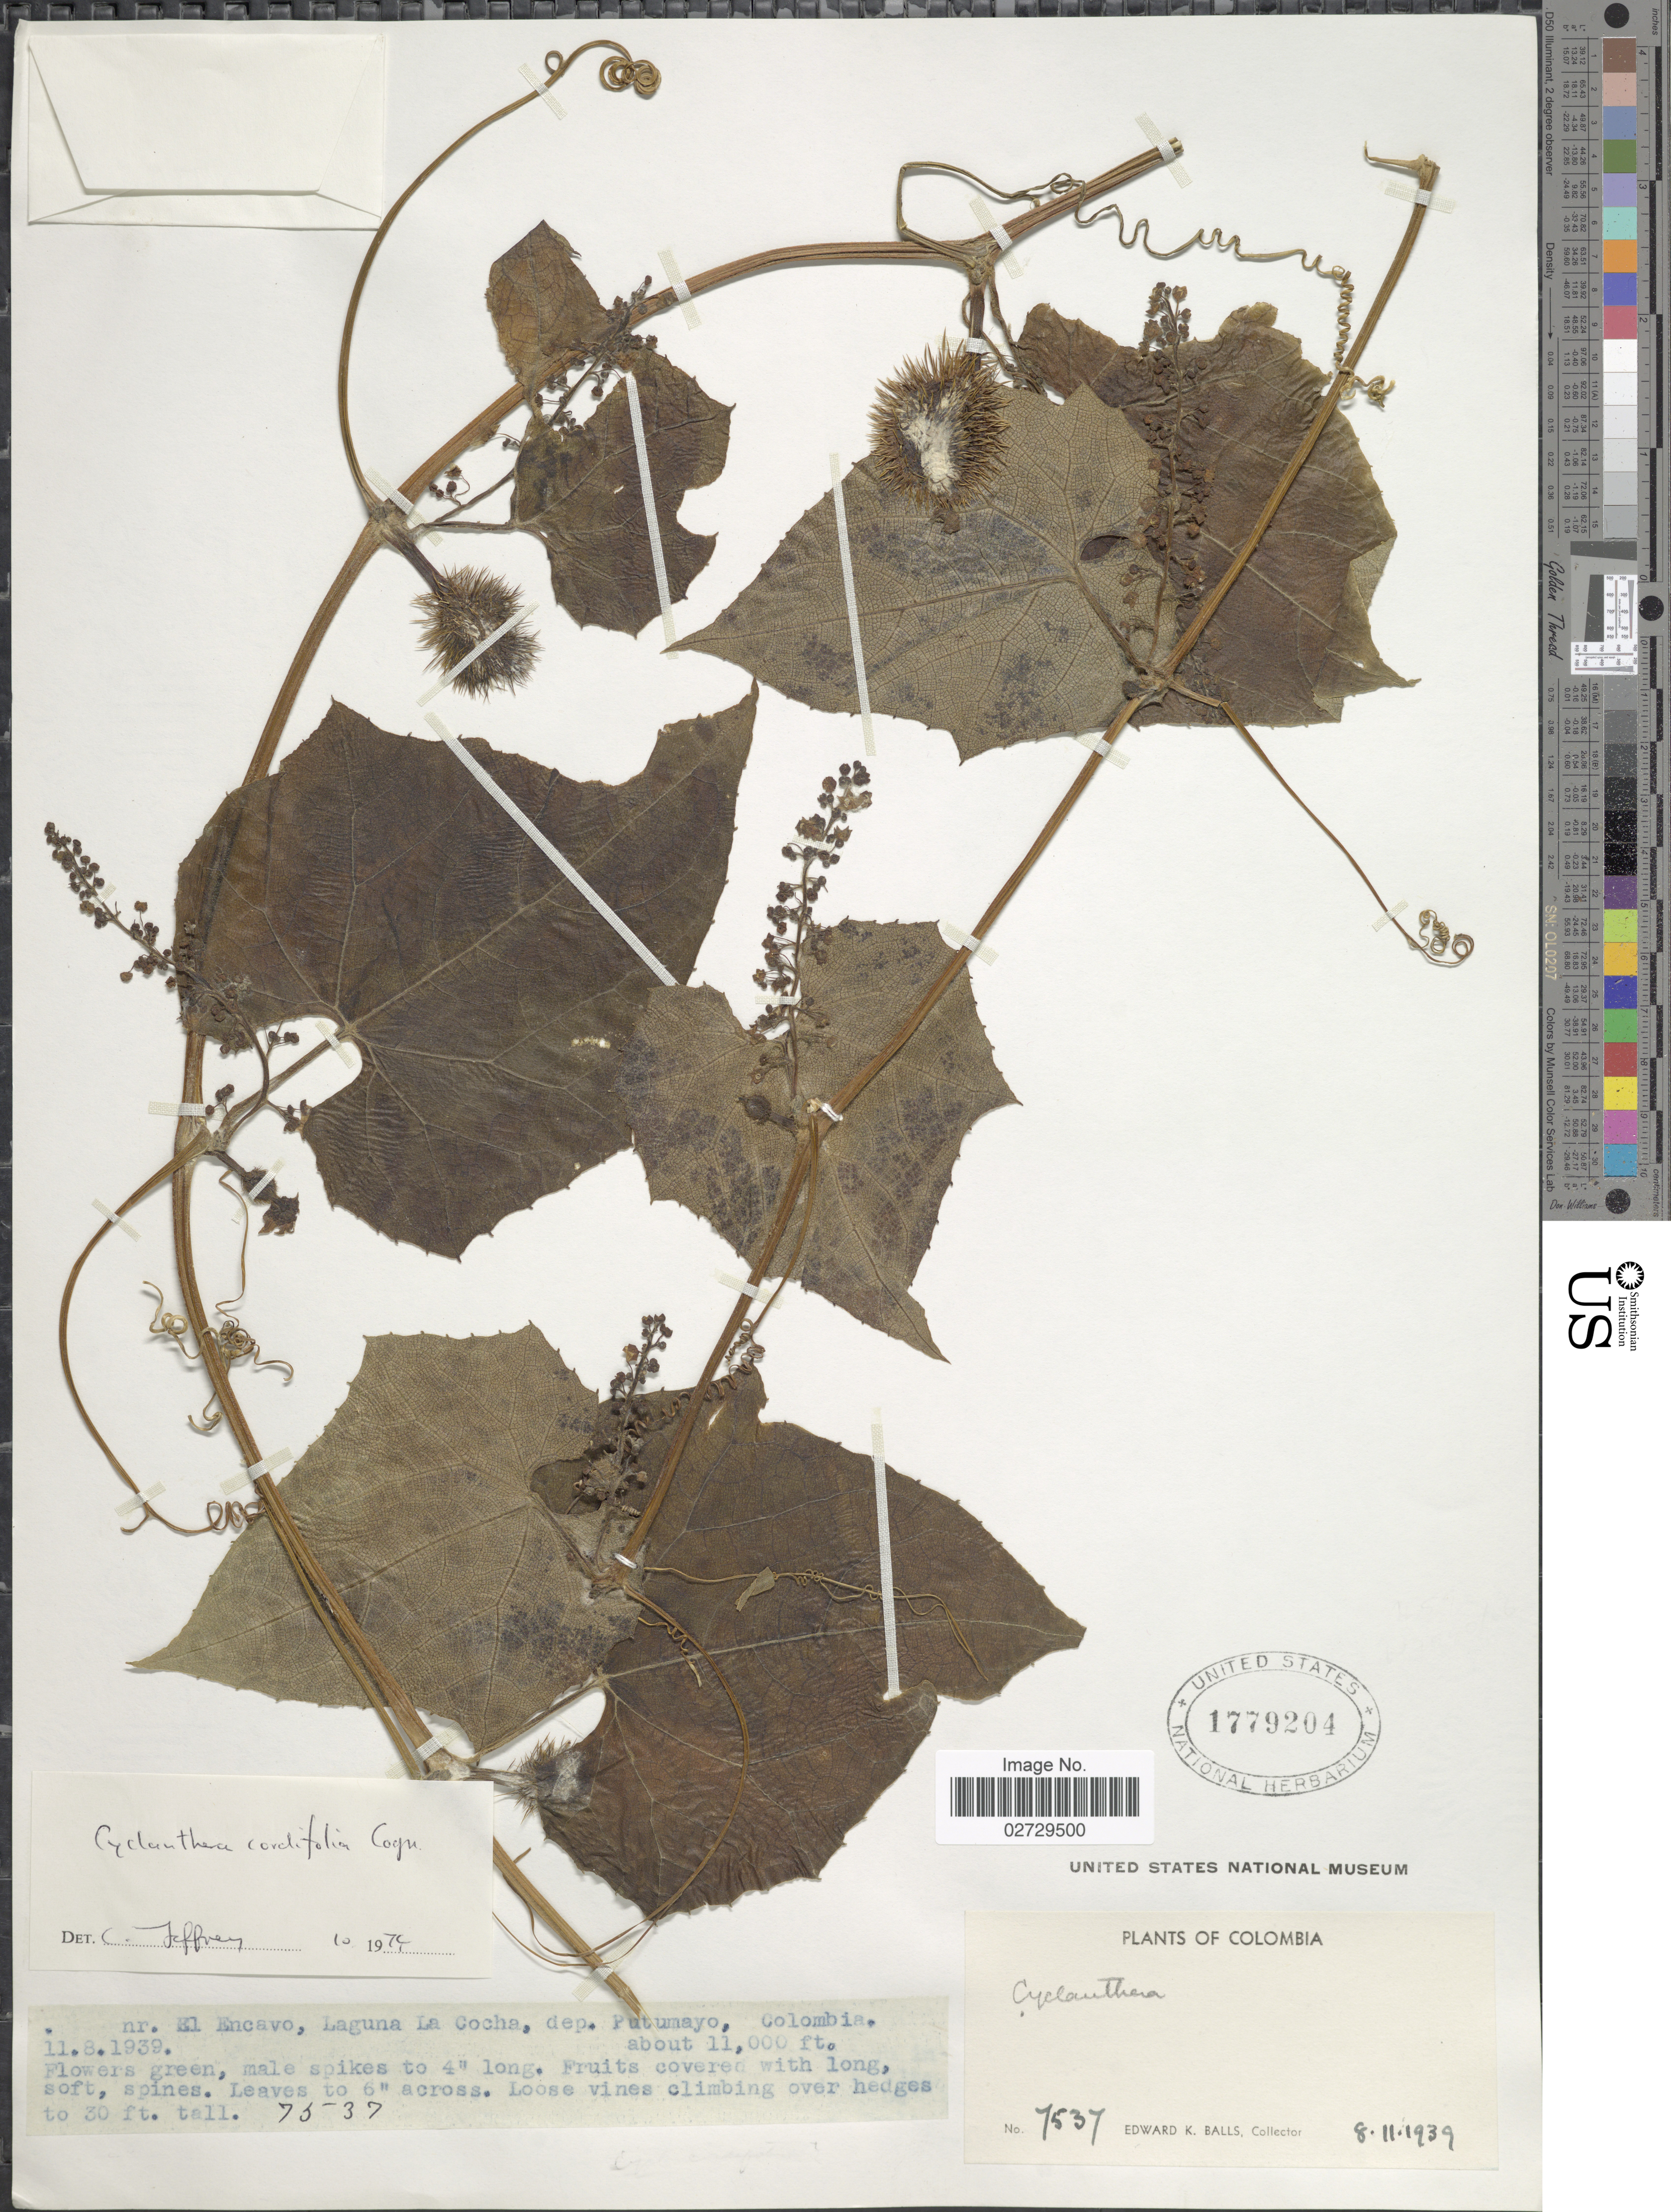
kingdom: Plantae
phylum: Tracheophyta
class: Magnoliopsida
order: Cucurbitales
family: Cucurbitaceae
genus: Cyclanthera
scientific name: Cyclanthera cordifolia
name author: Cogn.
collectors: E. K. Balls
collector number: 7537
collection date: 1939-11-08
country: Colombia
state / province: Putumayo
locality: Nr. El Encavo, Laguna La Cocha, dep. Putumayo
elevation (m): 3353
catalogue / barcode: US 1779204